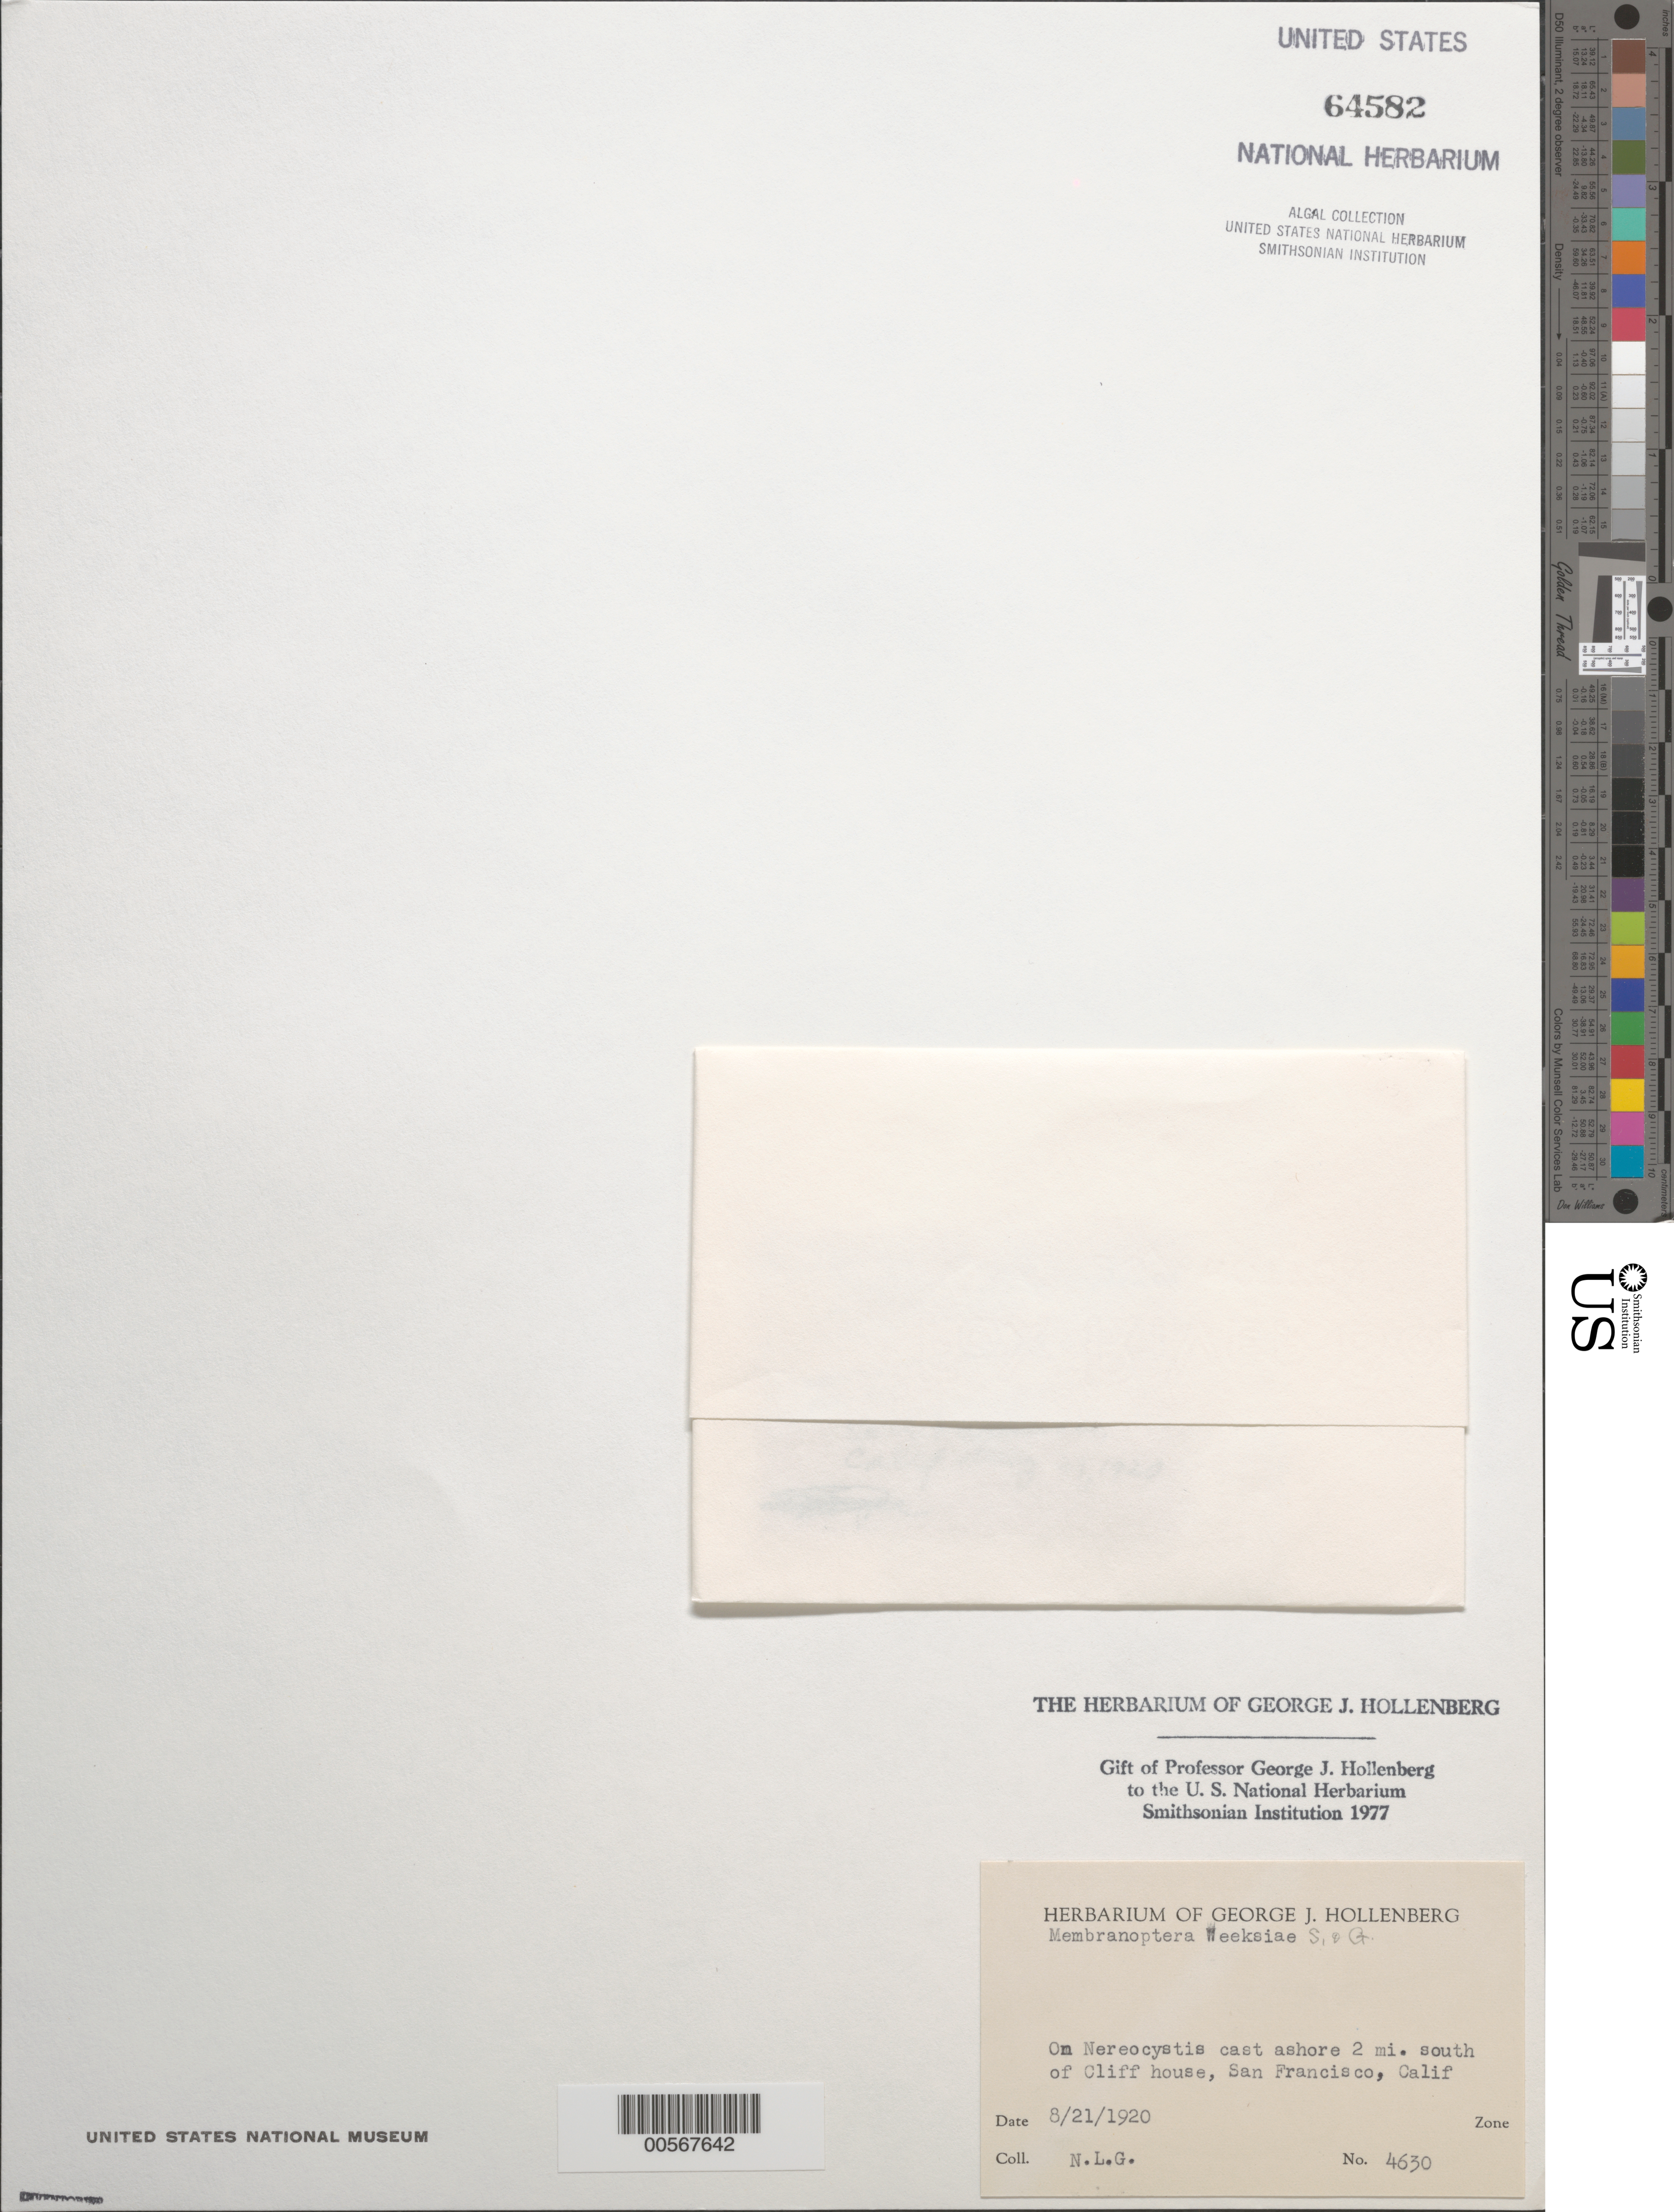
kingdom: Plantae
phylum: Rhodophyta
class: Florideophyceae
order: Ceramiales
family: Delesseriaceae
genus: Membranoptera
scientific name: Membranoptera weeksiae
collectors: N. Gardner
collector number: NLG 4630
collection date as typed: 21 Aug 1920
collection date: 1920-08-21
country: United States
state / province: California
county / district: San Francisco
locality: San Francisco, 2 miles south of Cliff House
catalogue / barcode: US 64582